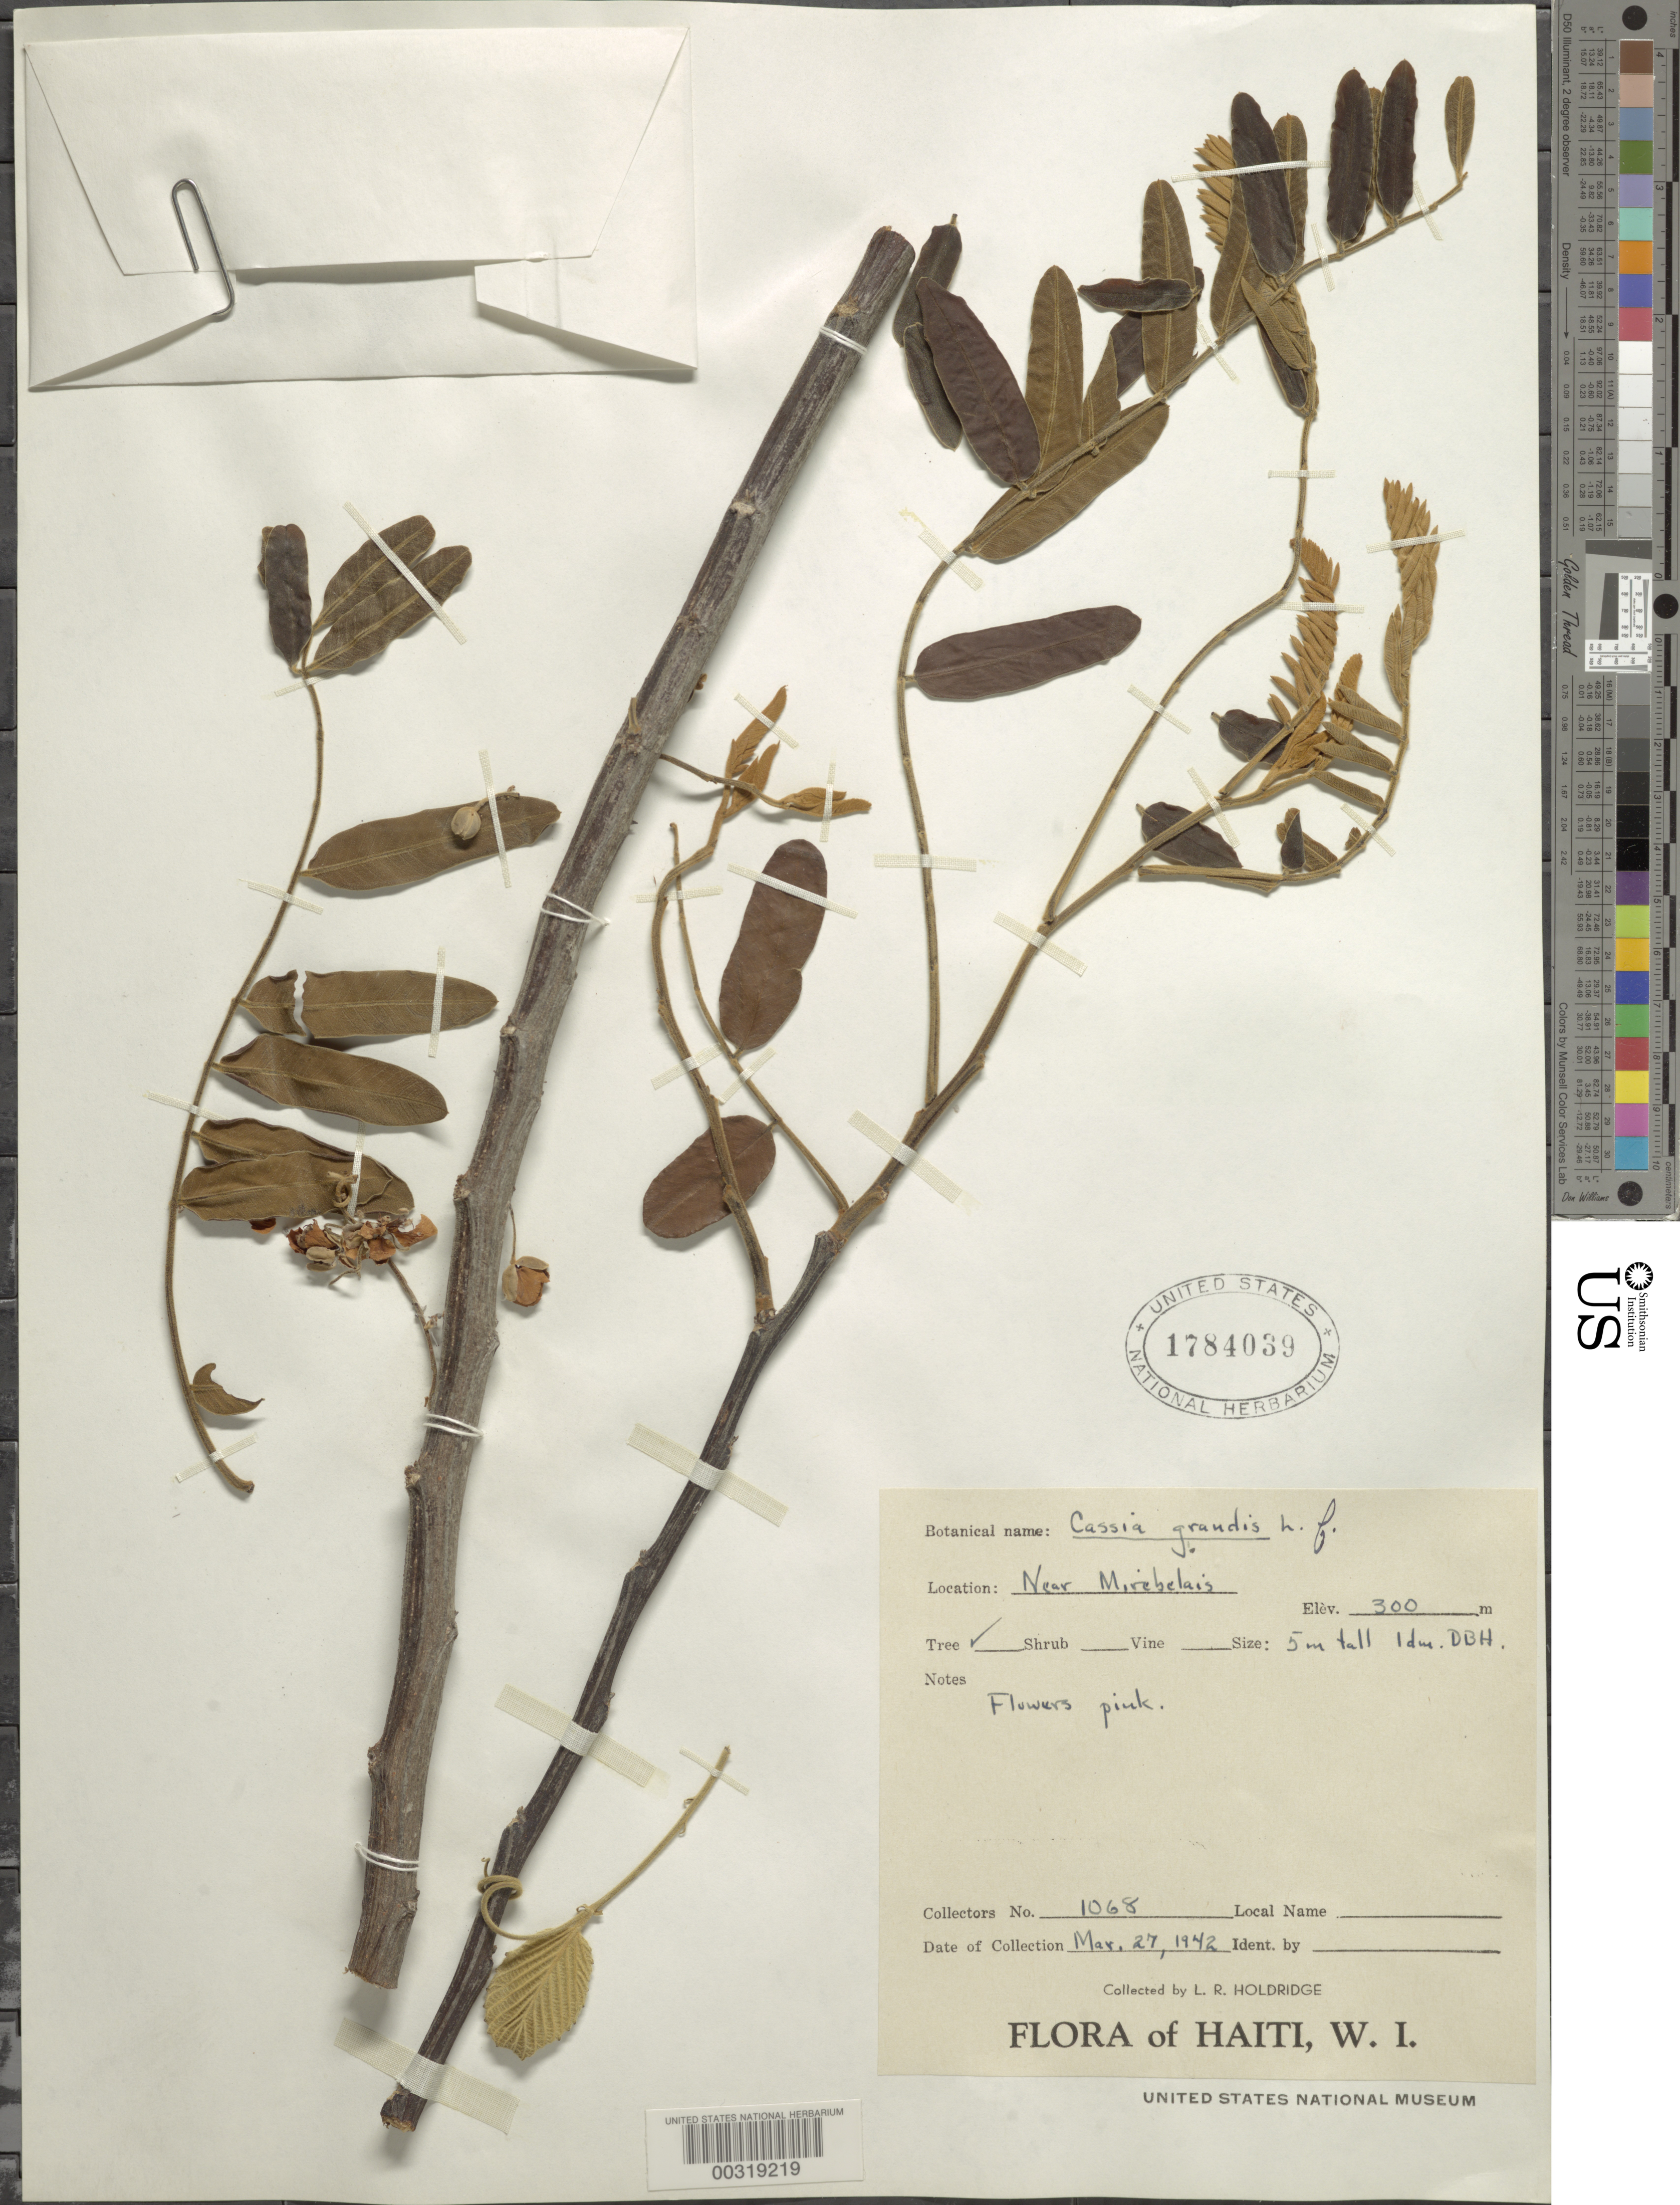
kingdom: Plantae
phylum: Tracheophyta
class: Magnoliopsida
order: Fabales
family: Fabaceae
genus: Cassia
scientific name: Cassia grandis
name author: L. f.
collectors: L. Holdridge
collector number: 1068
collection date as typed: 27 Mar 1942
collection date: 1942-03-27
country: Haiti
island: Hispaniola Island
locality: Near mirebelais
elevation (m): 300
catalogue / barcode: US 1784039